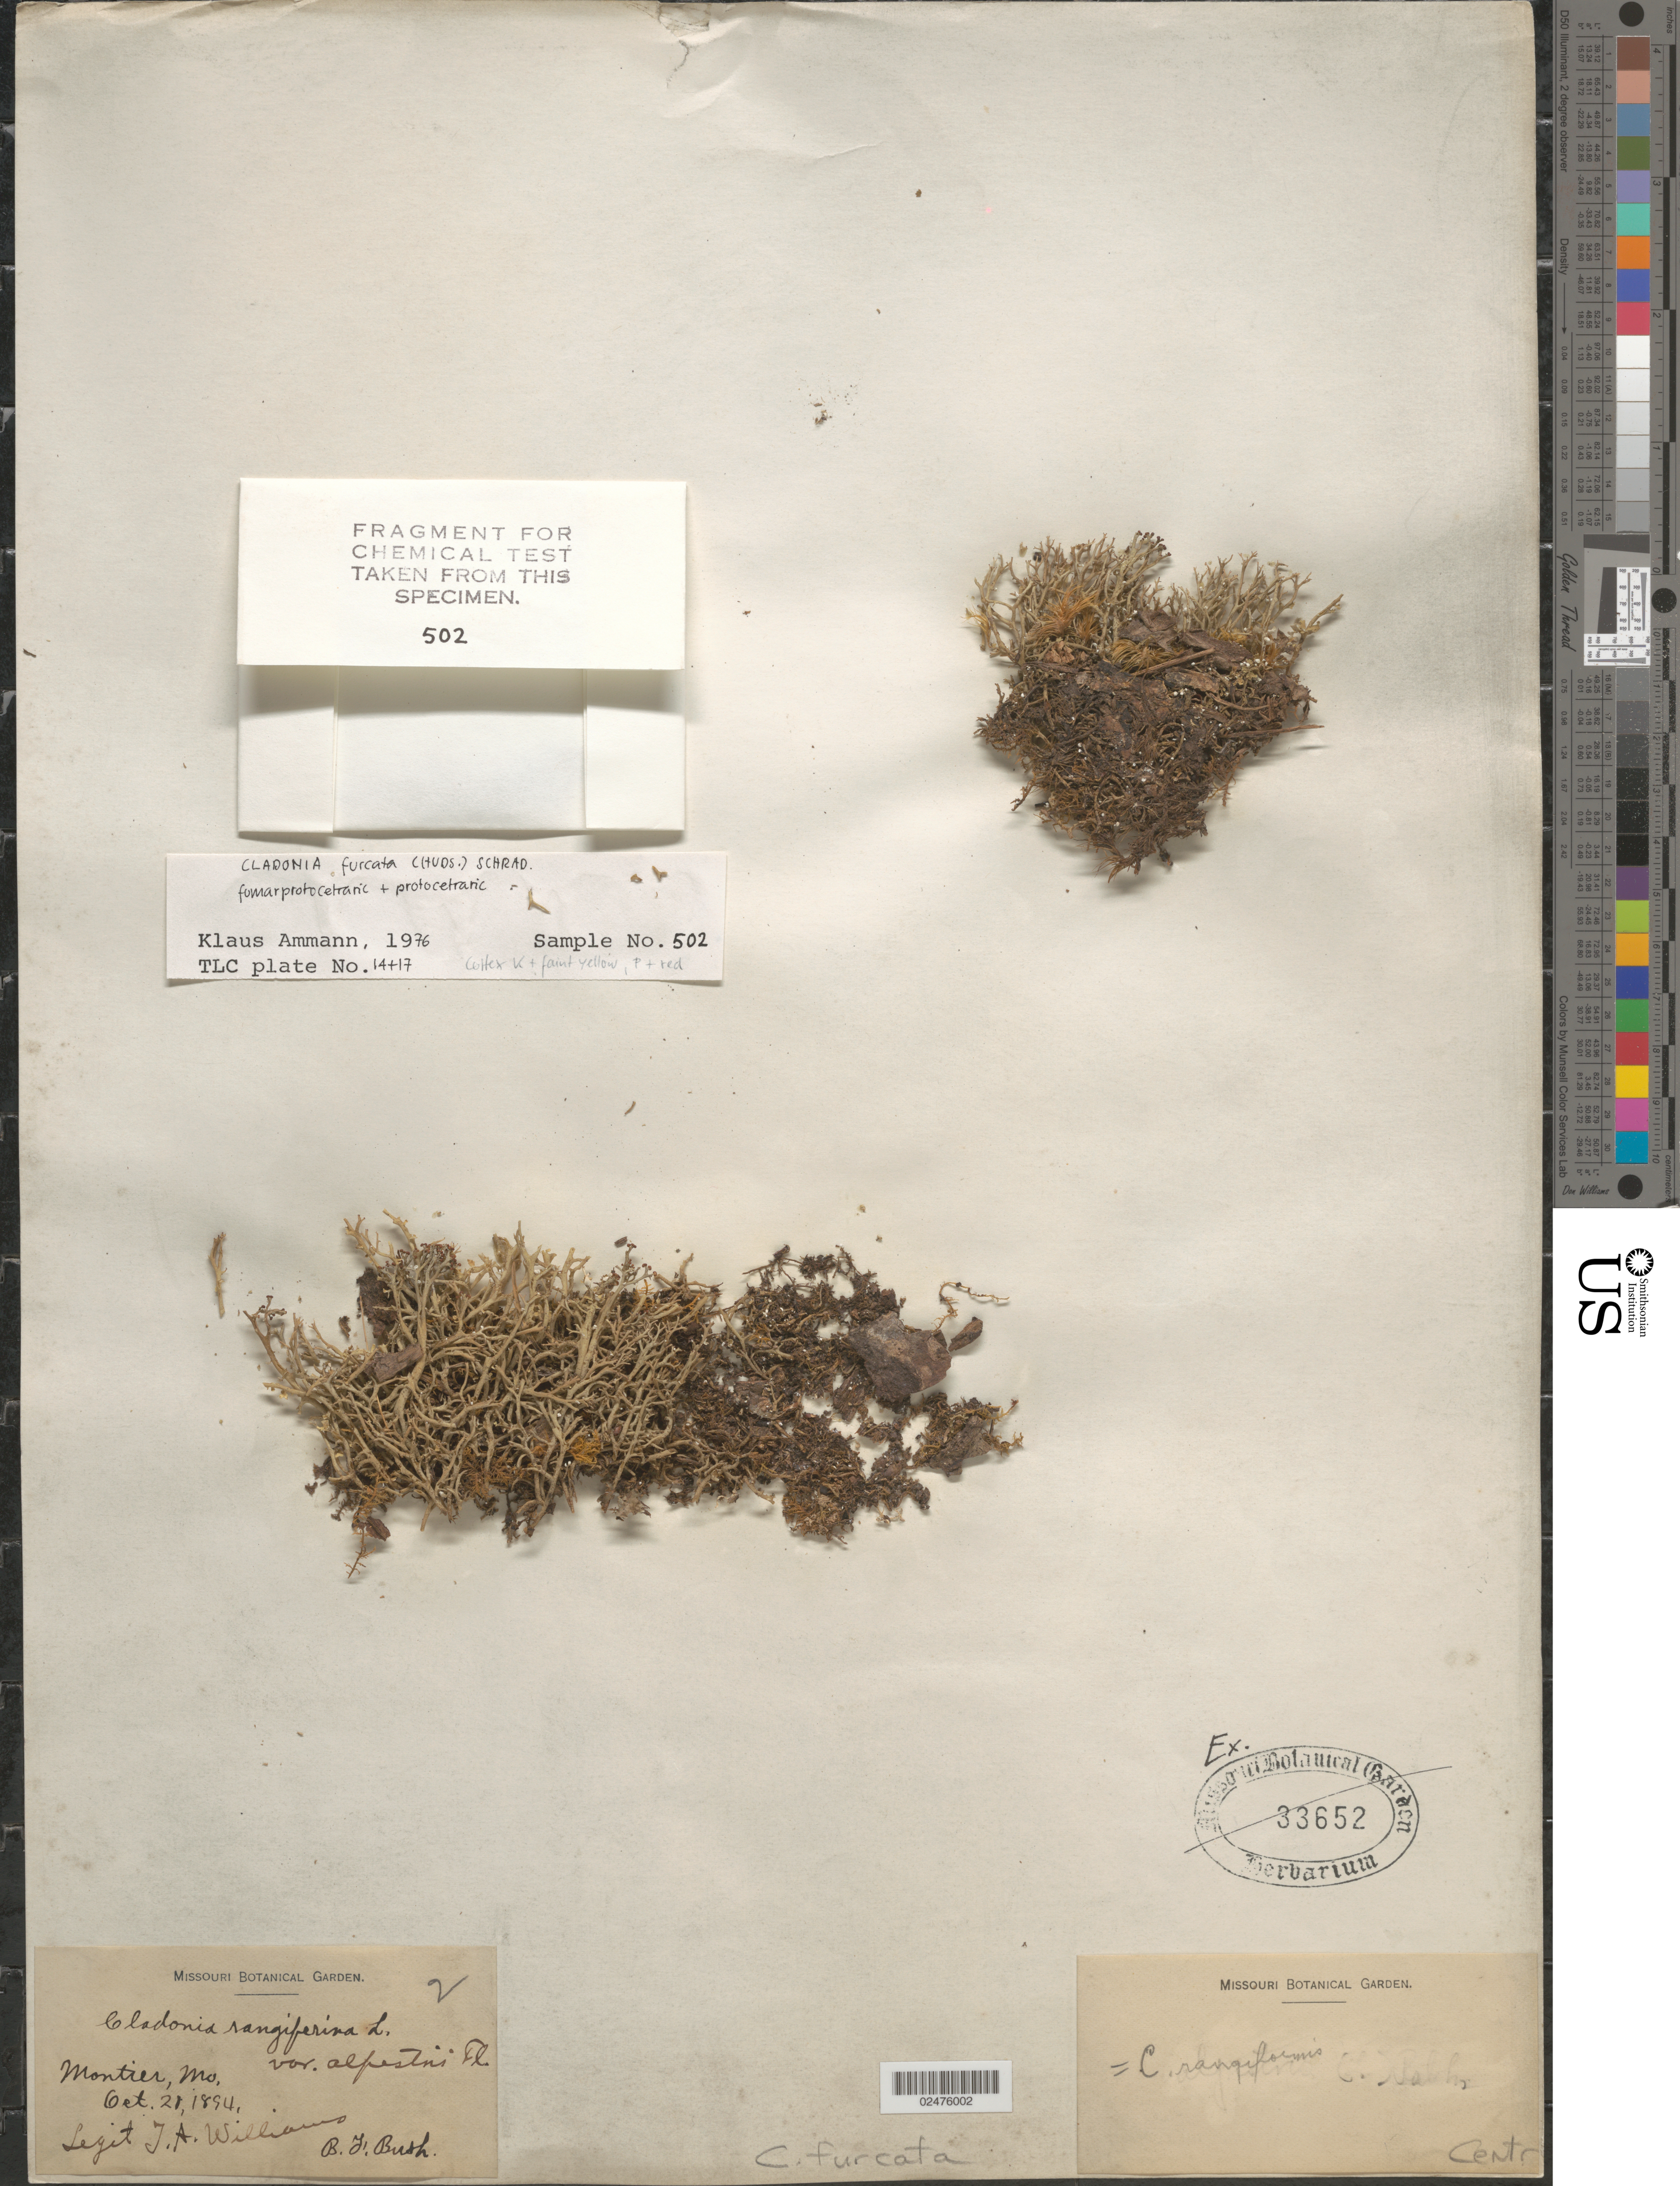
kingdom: Fungi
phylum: Ascomycota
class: Lecanoromycetes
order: Lecanorales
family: Cladoniaceae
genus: Cladonia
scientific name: Cladonia furcata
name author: (Huds.) Schrad.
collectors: A. T. Williams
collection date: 1894-10-21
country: United States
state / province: Missouri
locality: Montier